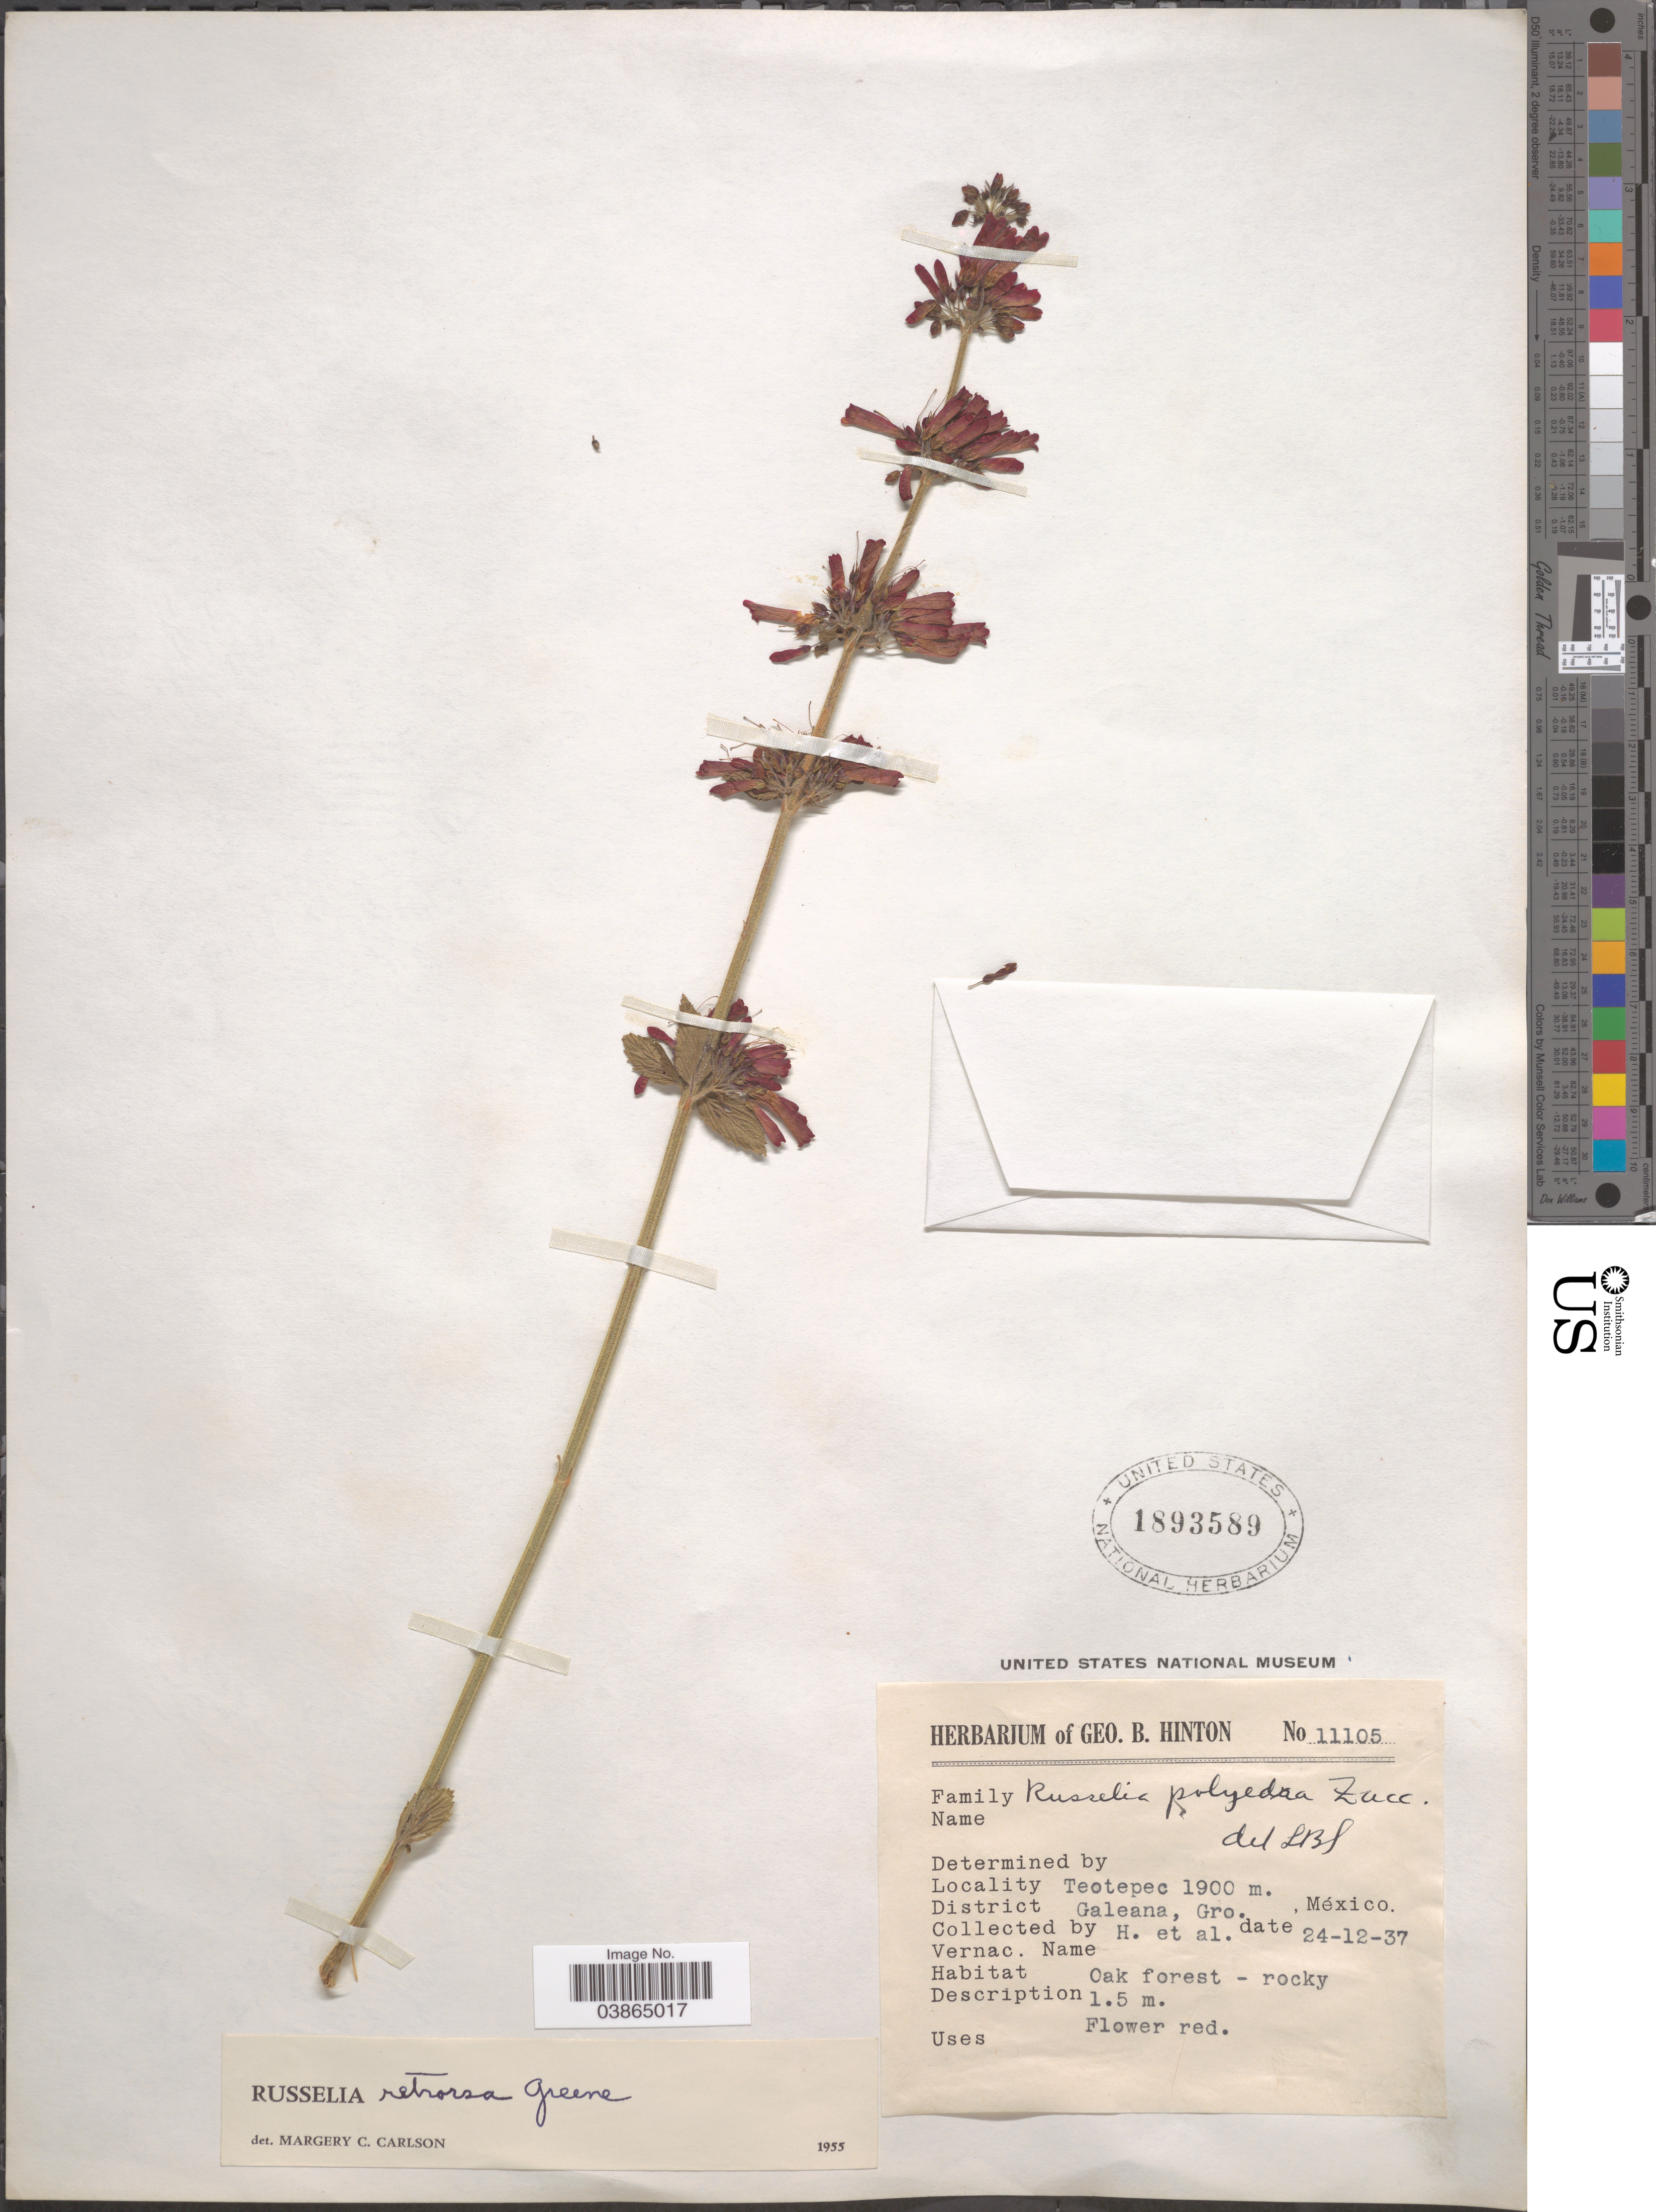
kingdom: Plantae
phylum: Tracheophyta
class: Magnoliopsida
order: Lamiales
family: Plantaginaceae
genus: Russelia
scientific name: Russelia retrorsa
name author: Greene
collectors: G. B. Hinton & et al.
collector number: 11105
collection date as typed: Transcribed d/m/y: 24/12/37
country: Mexico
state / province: Guerrero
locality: Teotepec. District Galeana.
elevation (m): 1900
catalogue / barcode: US 1893589